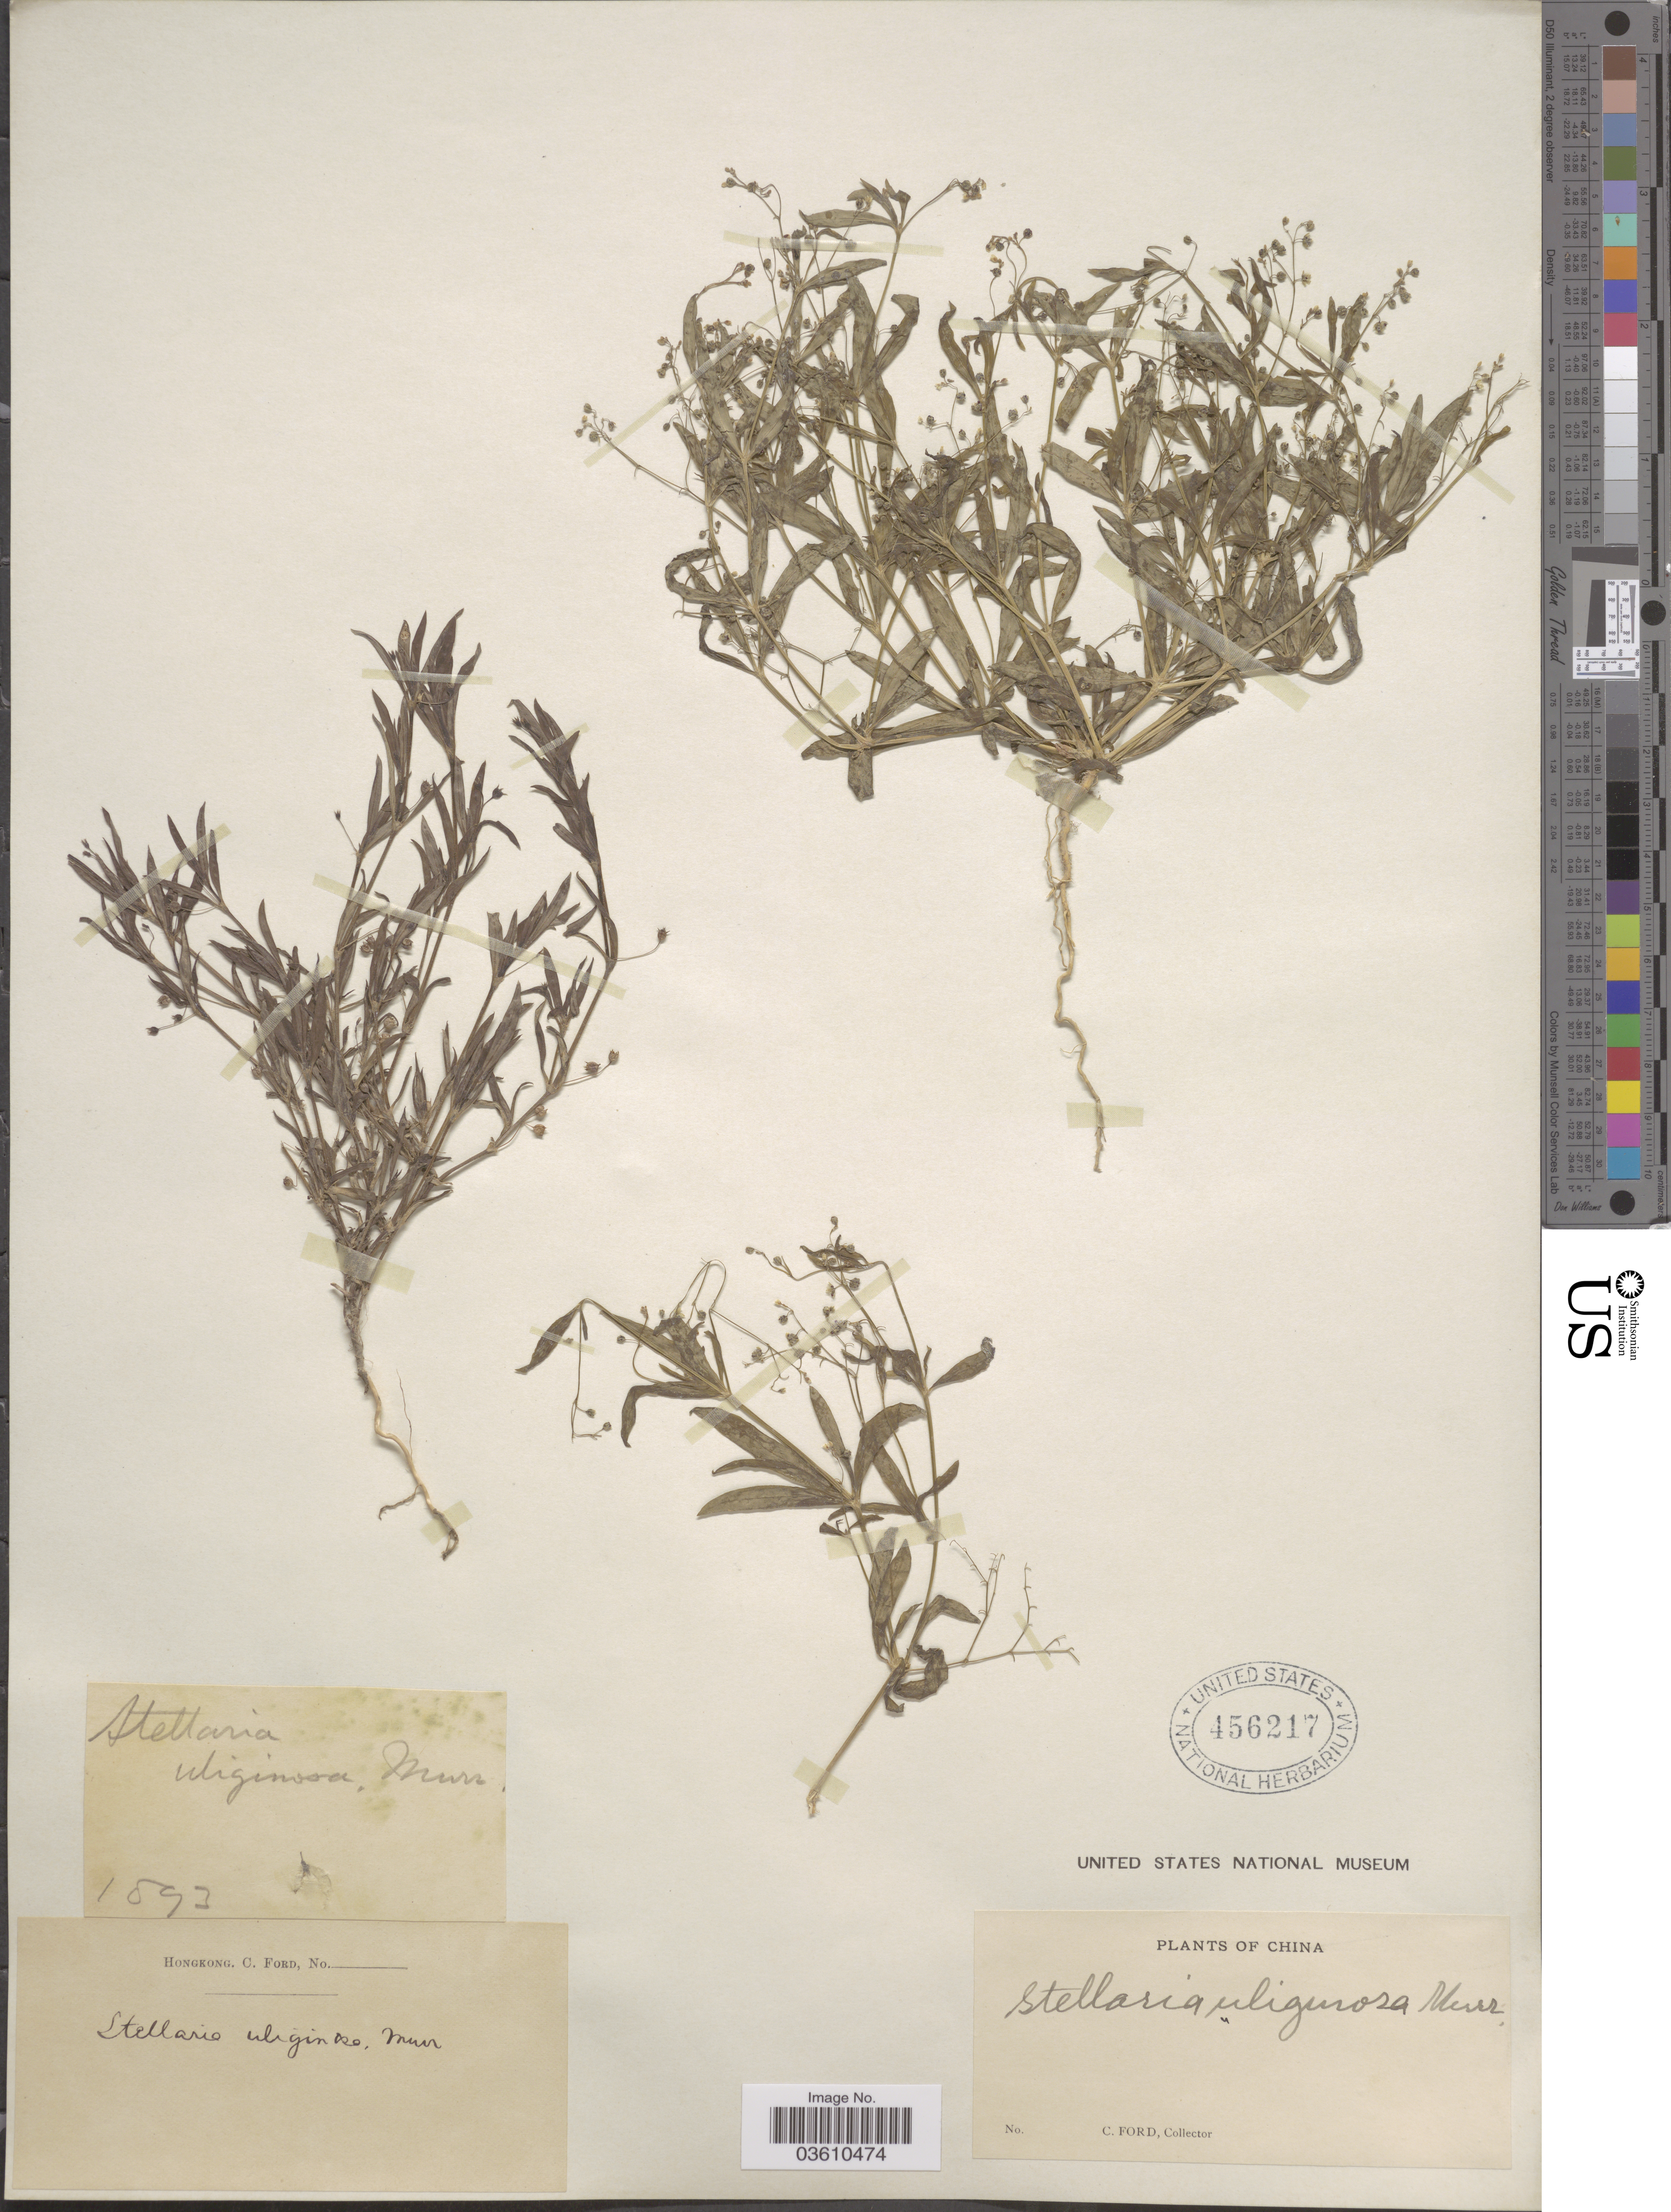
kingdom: Plantae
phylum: Tracheophyta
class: Magnoliopsida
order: Caryophyllales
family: Caryophyllaceae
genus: Stellaria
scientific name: Stellaria alsinoides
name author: Boiss. & Buhse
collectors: C. Ford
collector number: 1893?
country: China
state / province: Hong Kong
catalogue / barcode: US 456217